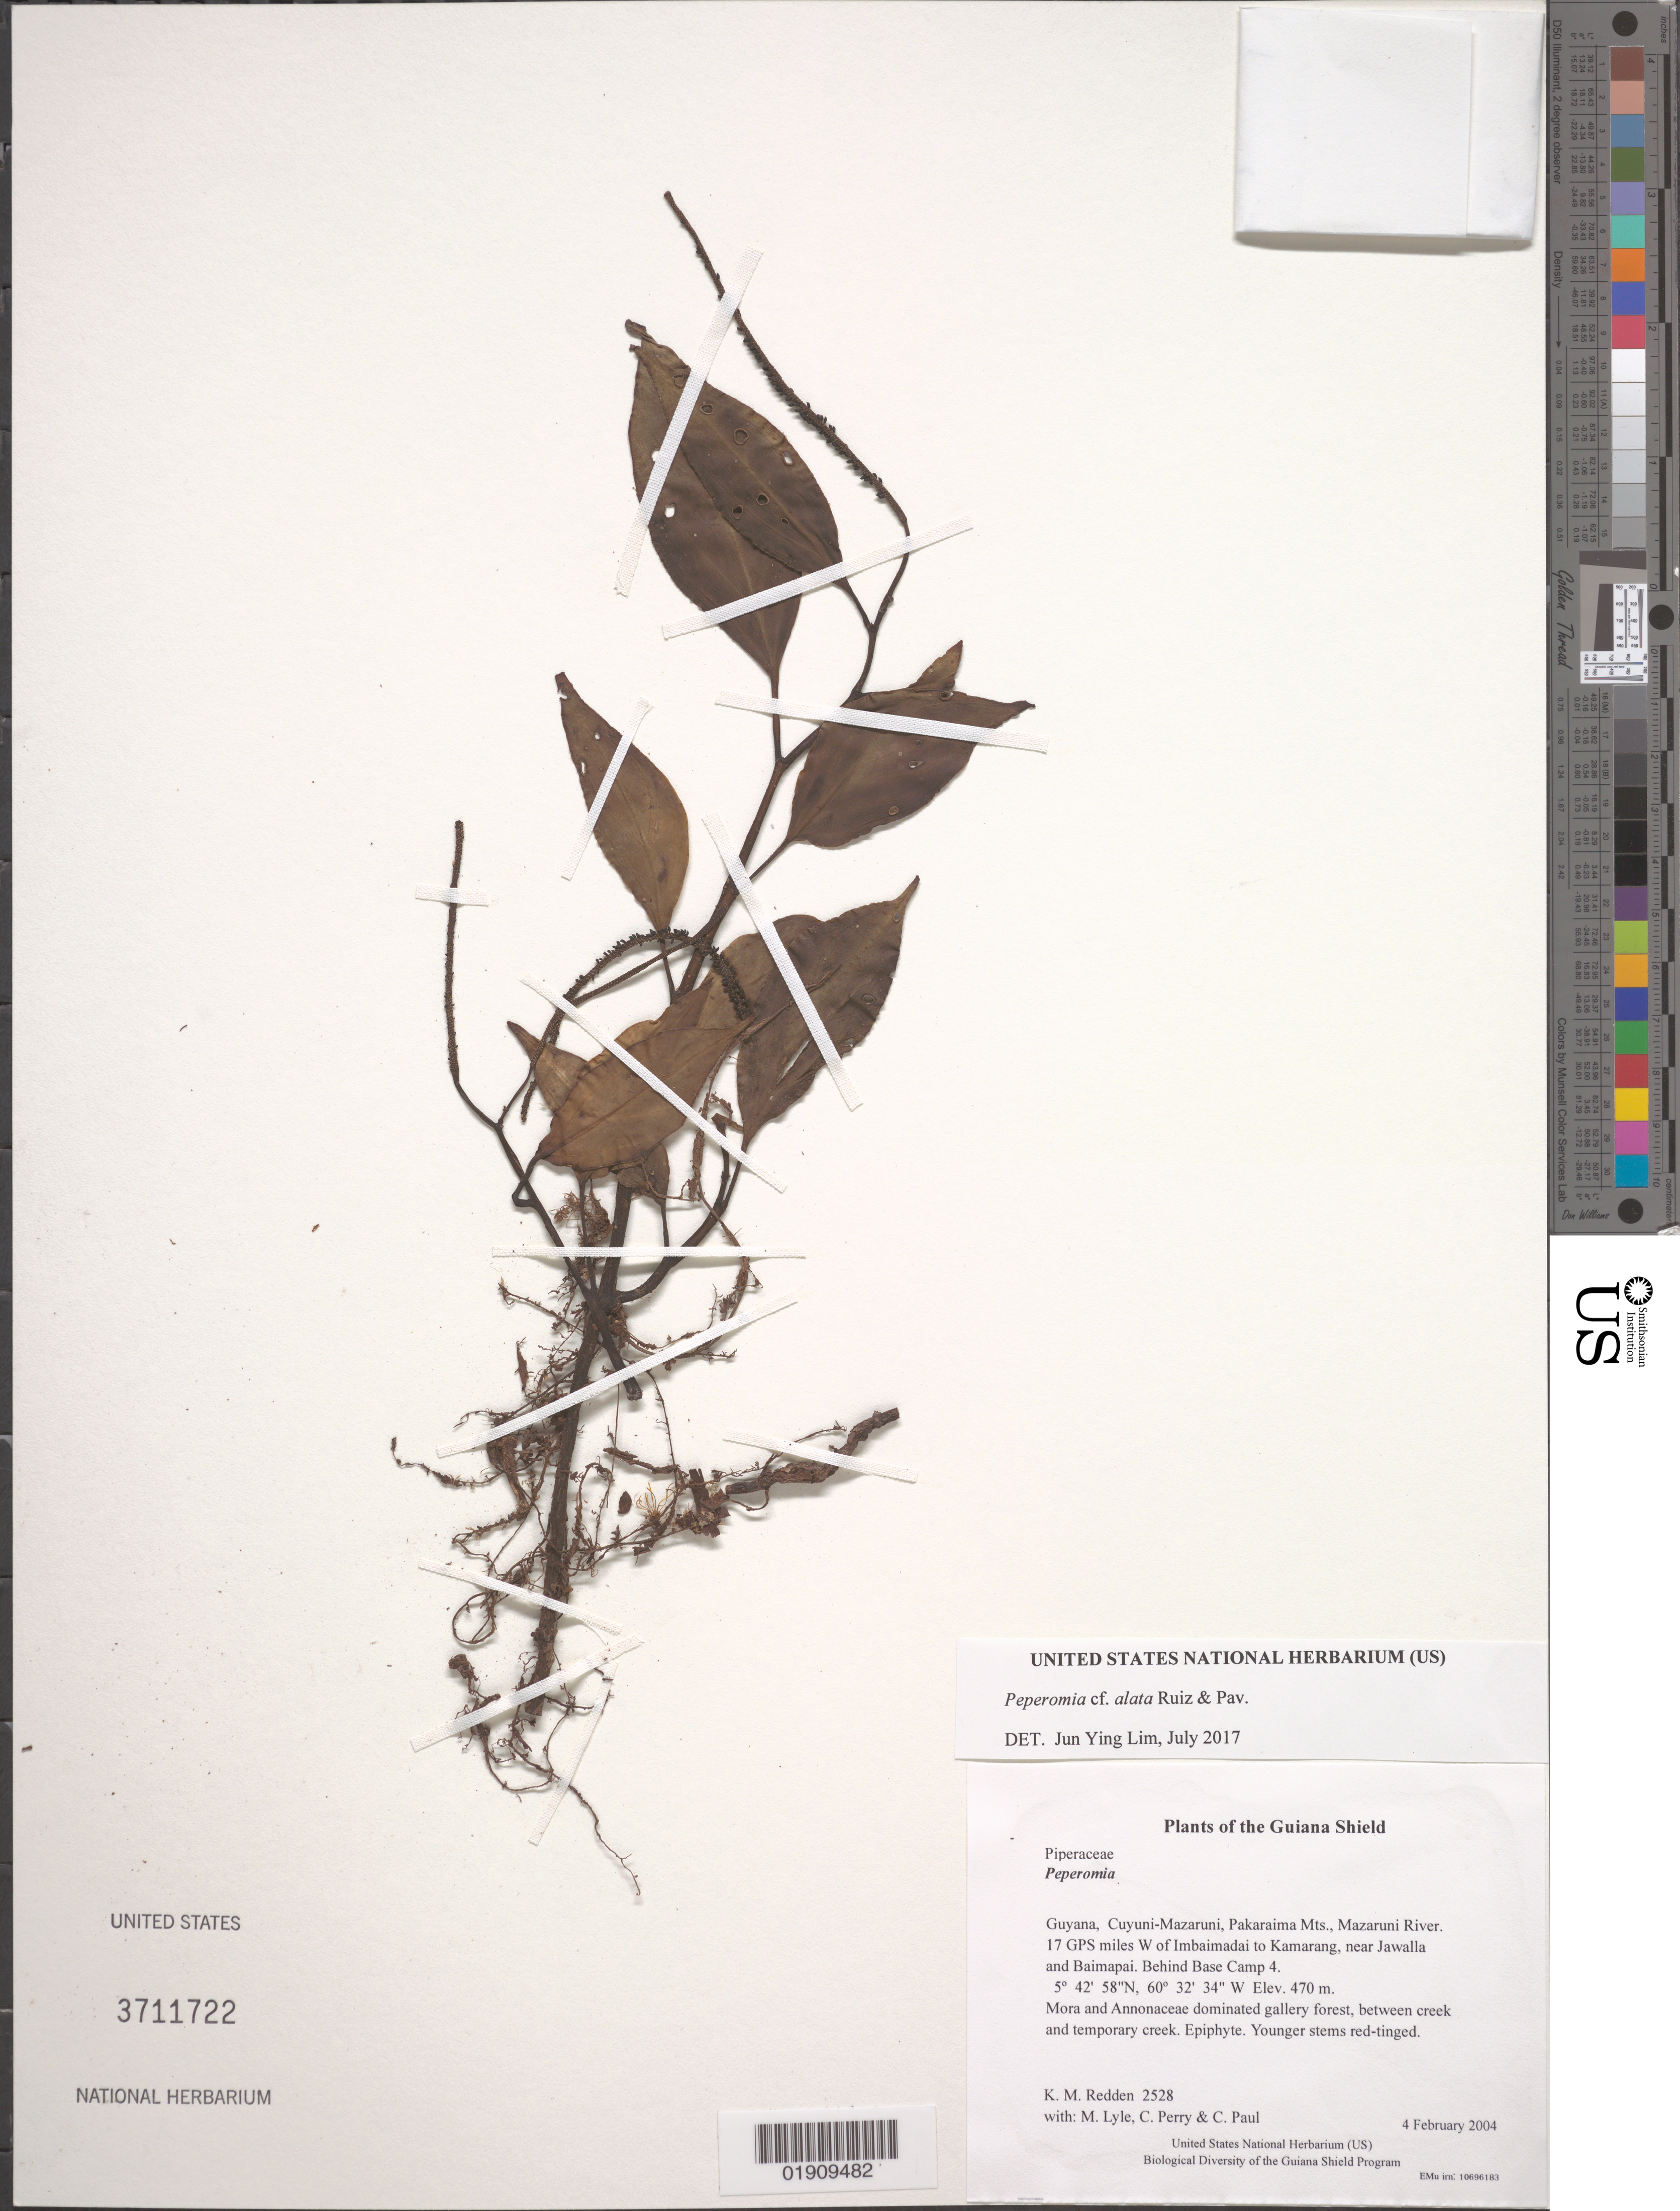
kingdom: Plantae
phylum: Tracheophyta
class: Magnoliopsida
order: Piperales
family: Piperaceae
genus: Peperomia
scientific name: Peperomia elongata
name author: Kunth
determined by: Jiménez, José Estaban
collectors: K. M. Redden, M. Lyle, C. Perry & C. Paul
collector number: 2528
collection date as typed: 4 February 2004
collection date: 2004-02-04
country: Guyana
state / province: Cuyuni-Mazaruni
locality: Pakaraima Mts., Mazaruni River. 17 GPS miles W of Imbaimadai to Kamarang, near Jawalla and Baimapai. Behind Base Camp 4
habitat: Mora and Annonaceae dominated gallery forest, between creek and temporary creek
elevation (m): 470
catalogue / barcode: US 3711722